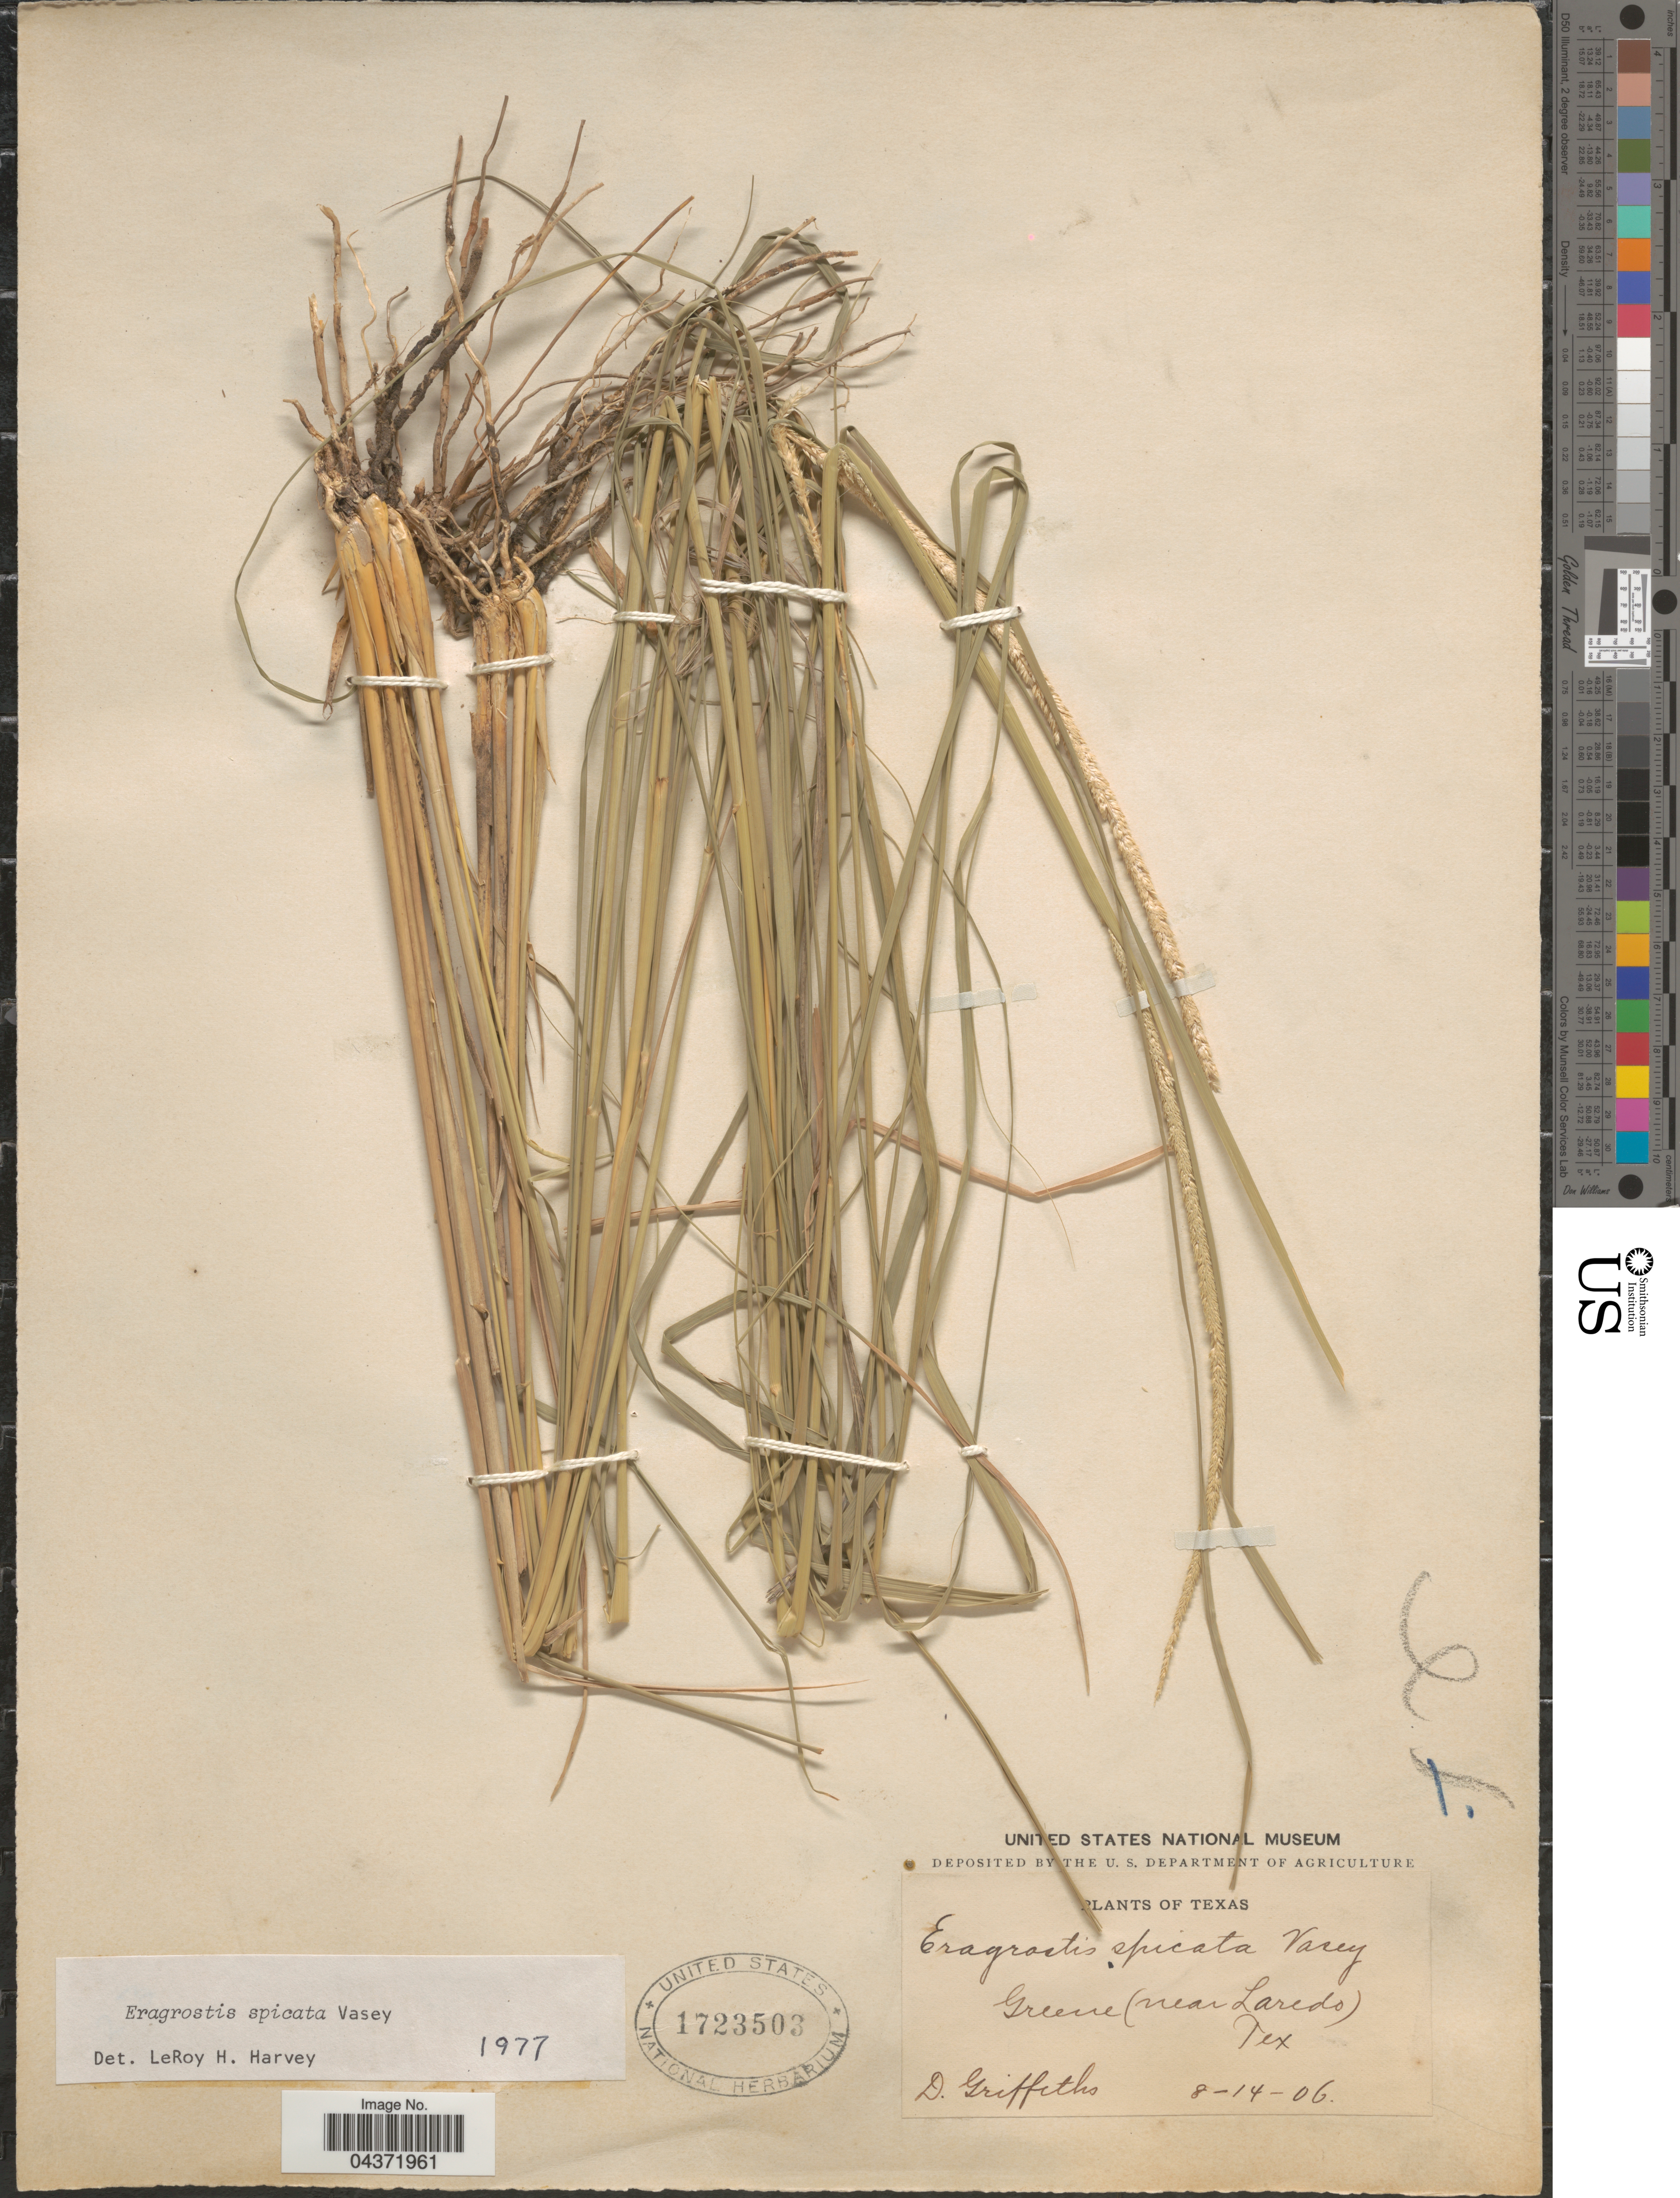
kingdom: Plantae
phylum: Tracheophyta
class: Liliopsida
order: Poales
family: Poaceae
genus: Eragrostis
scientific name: Eragrostis spicata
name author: Vasey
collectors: D. Griffiths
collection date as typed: Transcribed d/m/y: 14/8/6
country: United States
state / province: Texas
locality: Greene (near Laredo).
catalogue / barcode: US 1723503